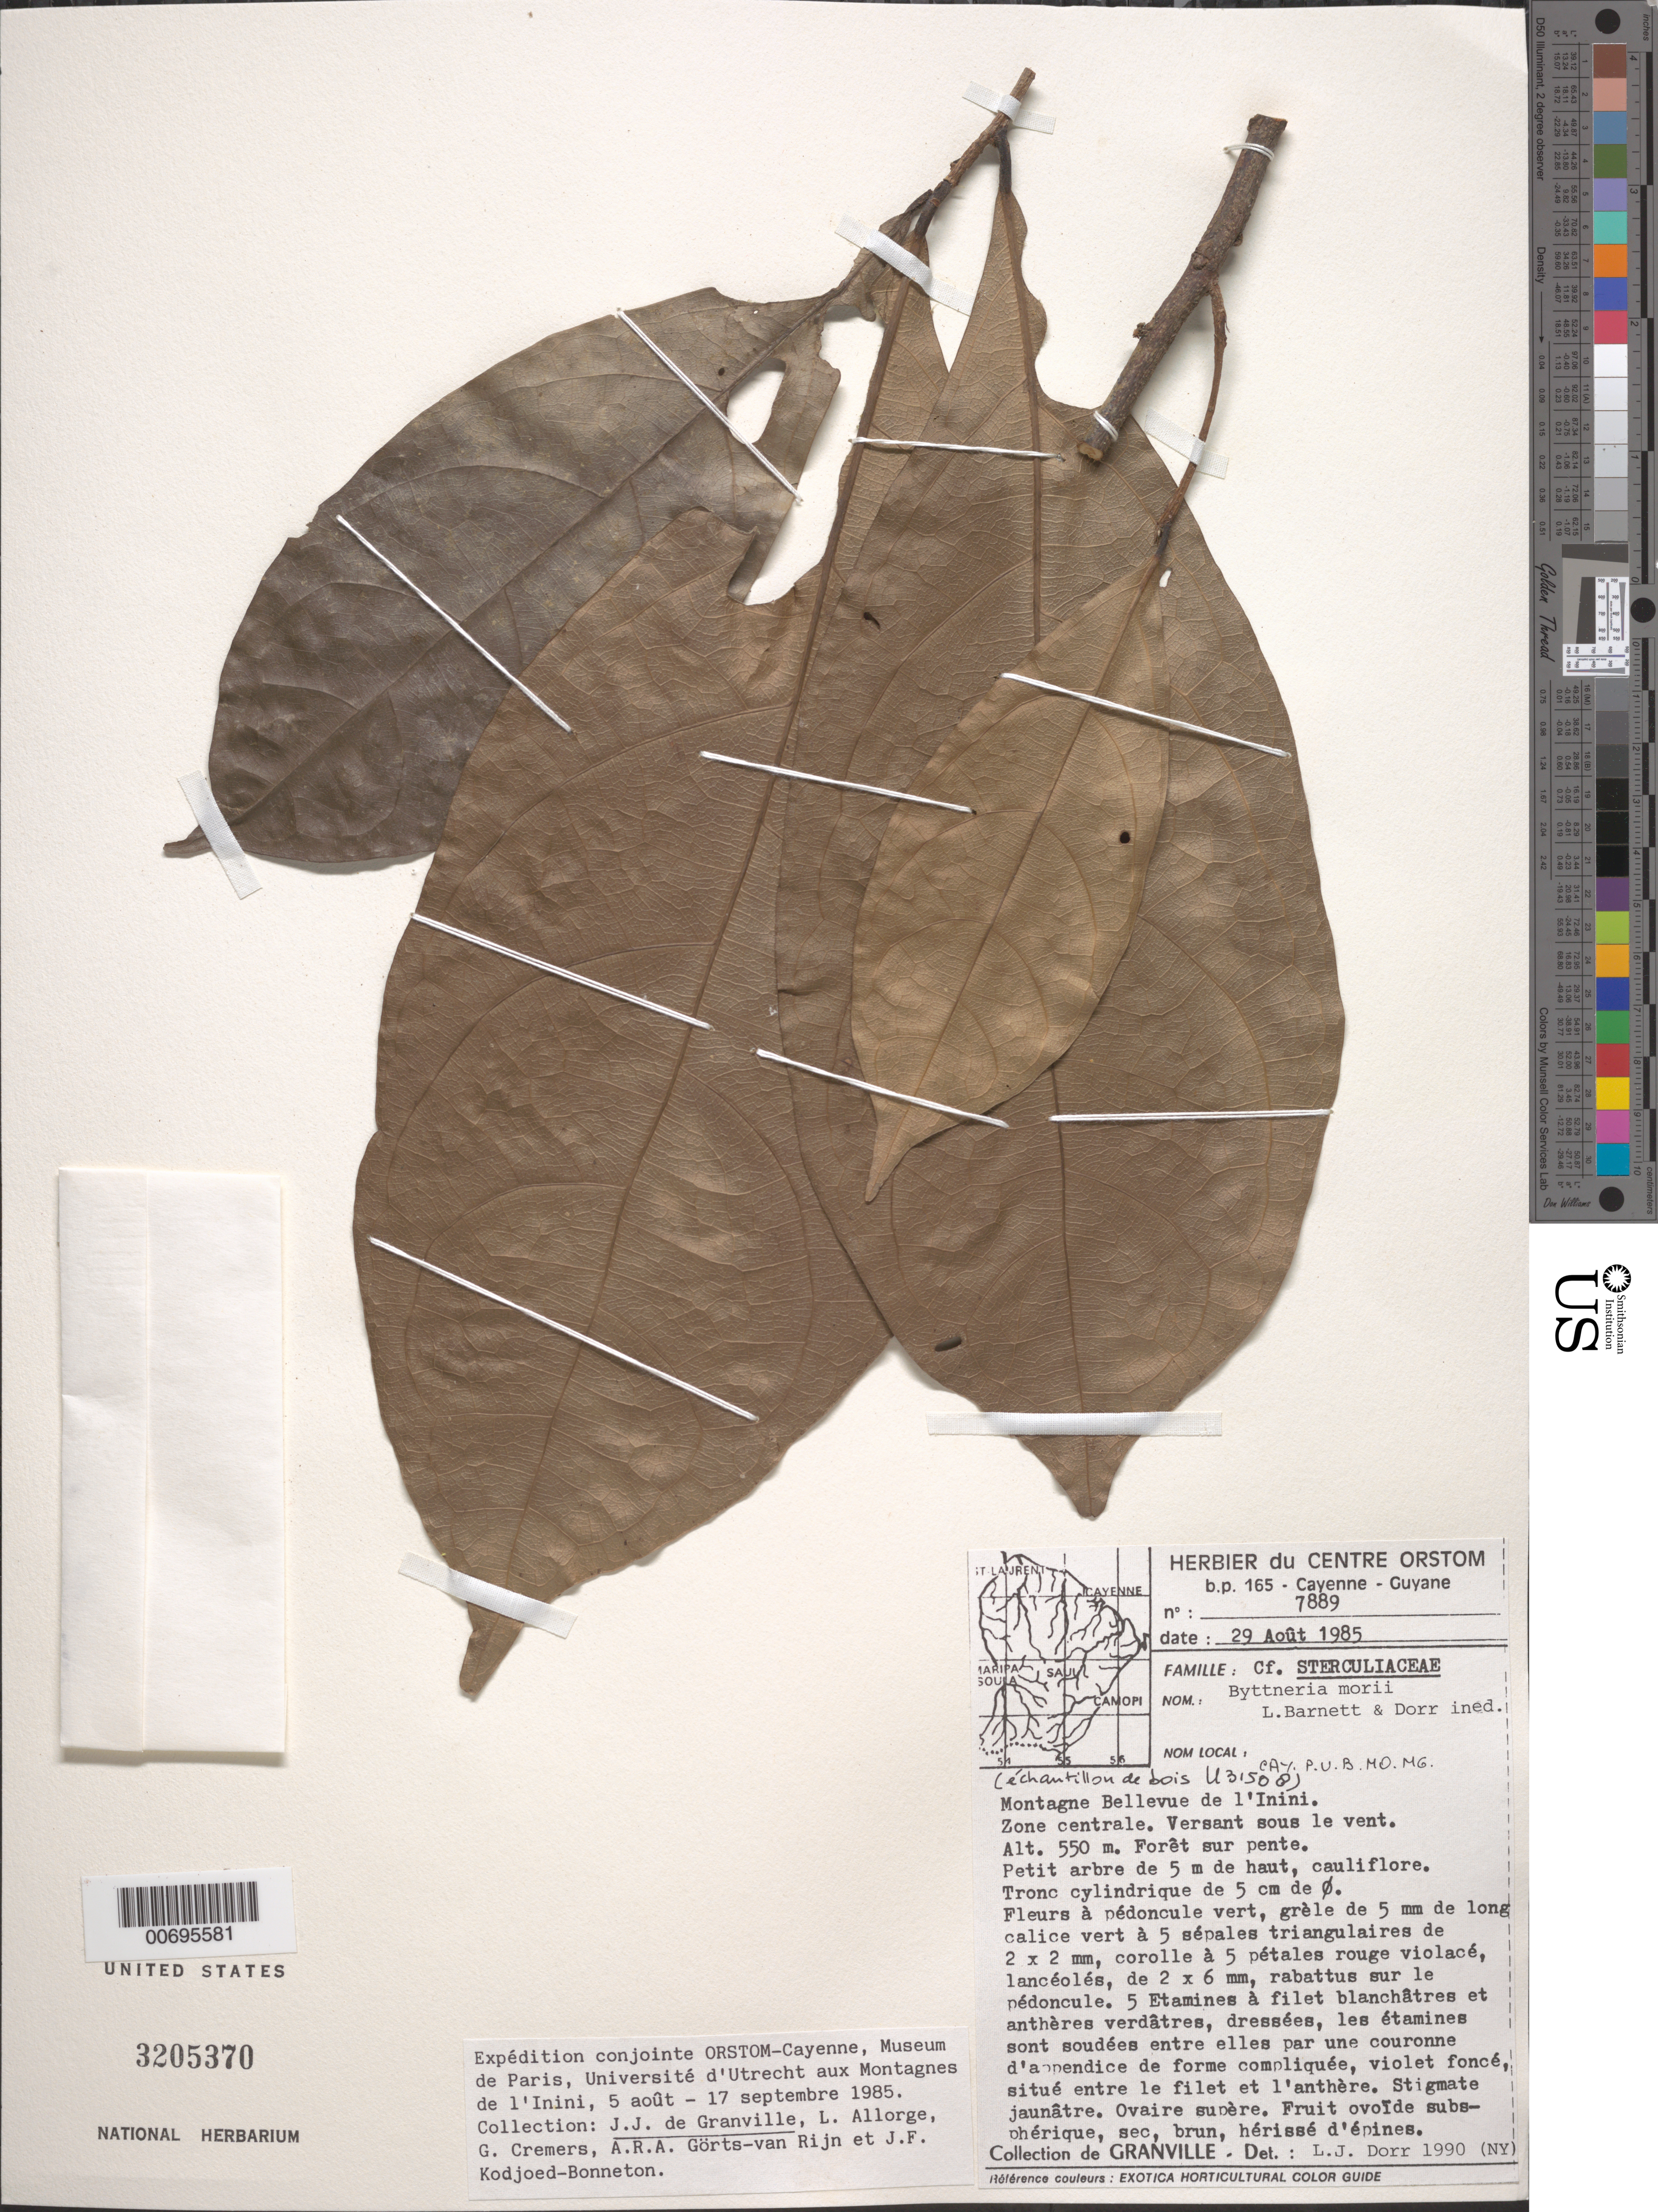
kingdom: Plantae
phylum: Tracheophyta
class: Magnoliopsida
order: Malvales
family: Malvaceae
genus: Byttneria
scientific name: Byttneria morii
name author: L.C. Barnett & Dorr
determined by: Barnett, L. C.; Dorr, L. J.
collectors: J.-J. de Granville, L. Allorge, G. Cremers, A. .R. A. Görts-van Rijn & J. Kodjoed-Bonneton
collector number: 7889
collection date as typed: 29-Aug-85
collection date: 1985-08-29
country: French Guiana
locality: Montagnes Bellevue de l'Inini, zone centrale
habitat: Forêt sur pente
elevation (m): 600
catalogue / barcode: US 3205370